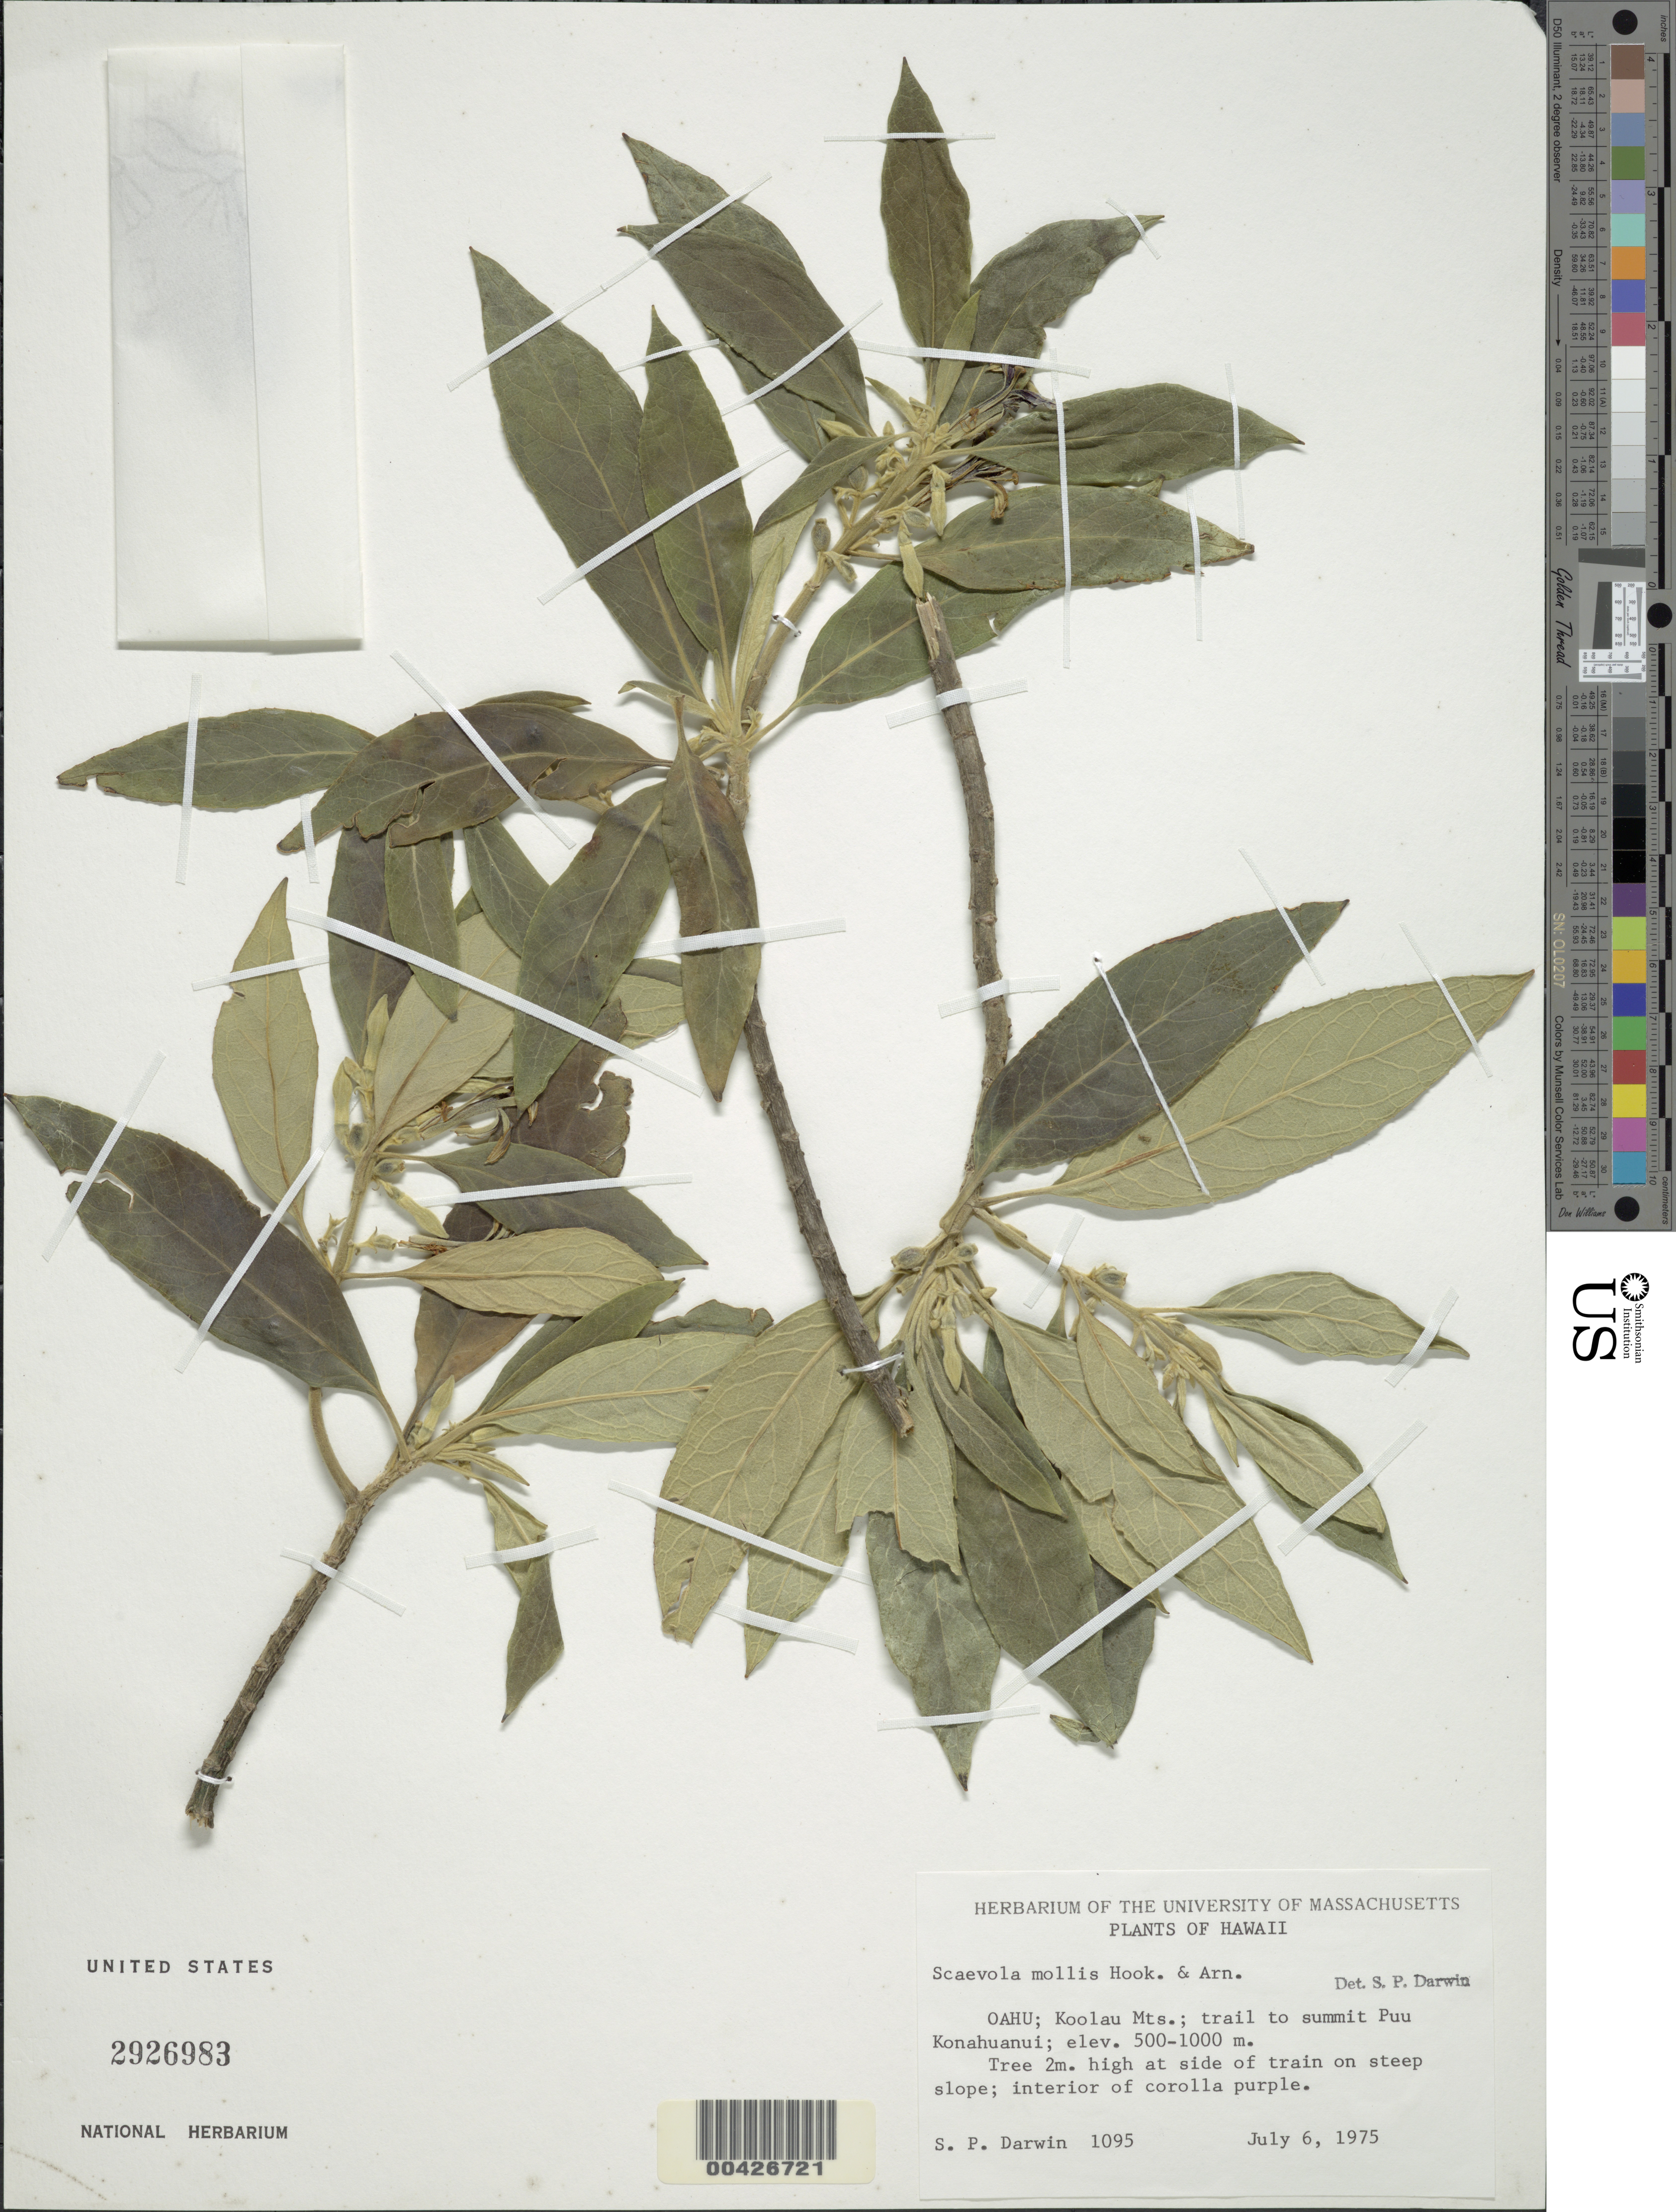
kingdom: Plantae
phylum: Tracheophyta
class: Magnoliopsida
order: Asterales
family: Goodeniaceae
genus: Scaevola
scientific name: Scaevola mollis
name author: Hook. & Arn.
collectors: S. P. Darwin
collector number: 1095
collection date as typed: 6 Jul 1975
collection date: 1975-07-06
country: United States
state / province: Hawaii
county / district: Honolulu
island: Oahu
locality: Koolau Mts., trail to summit Puu Konahuanui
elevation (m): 500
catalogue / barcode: US 2926983